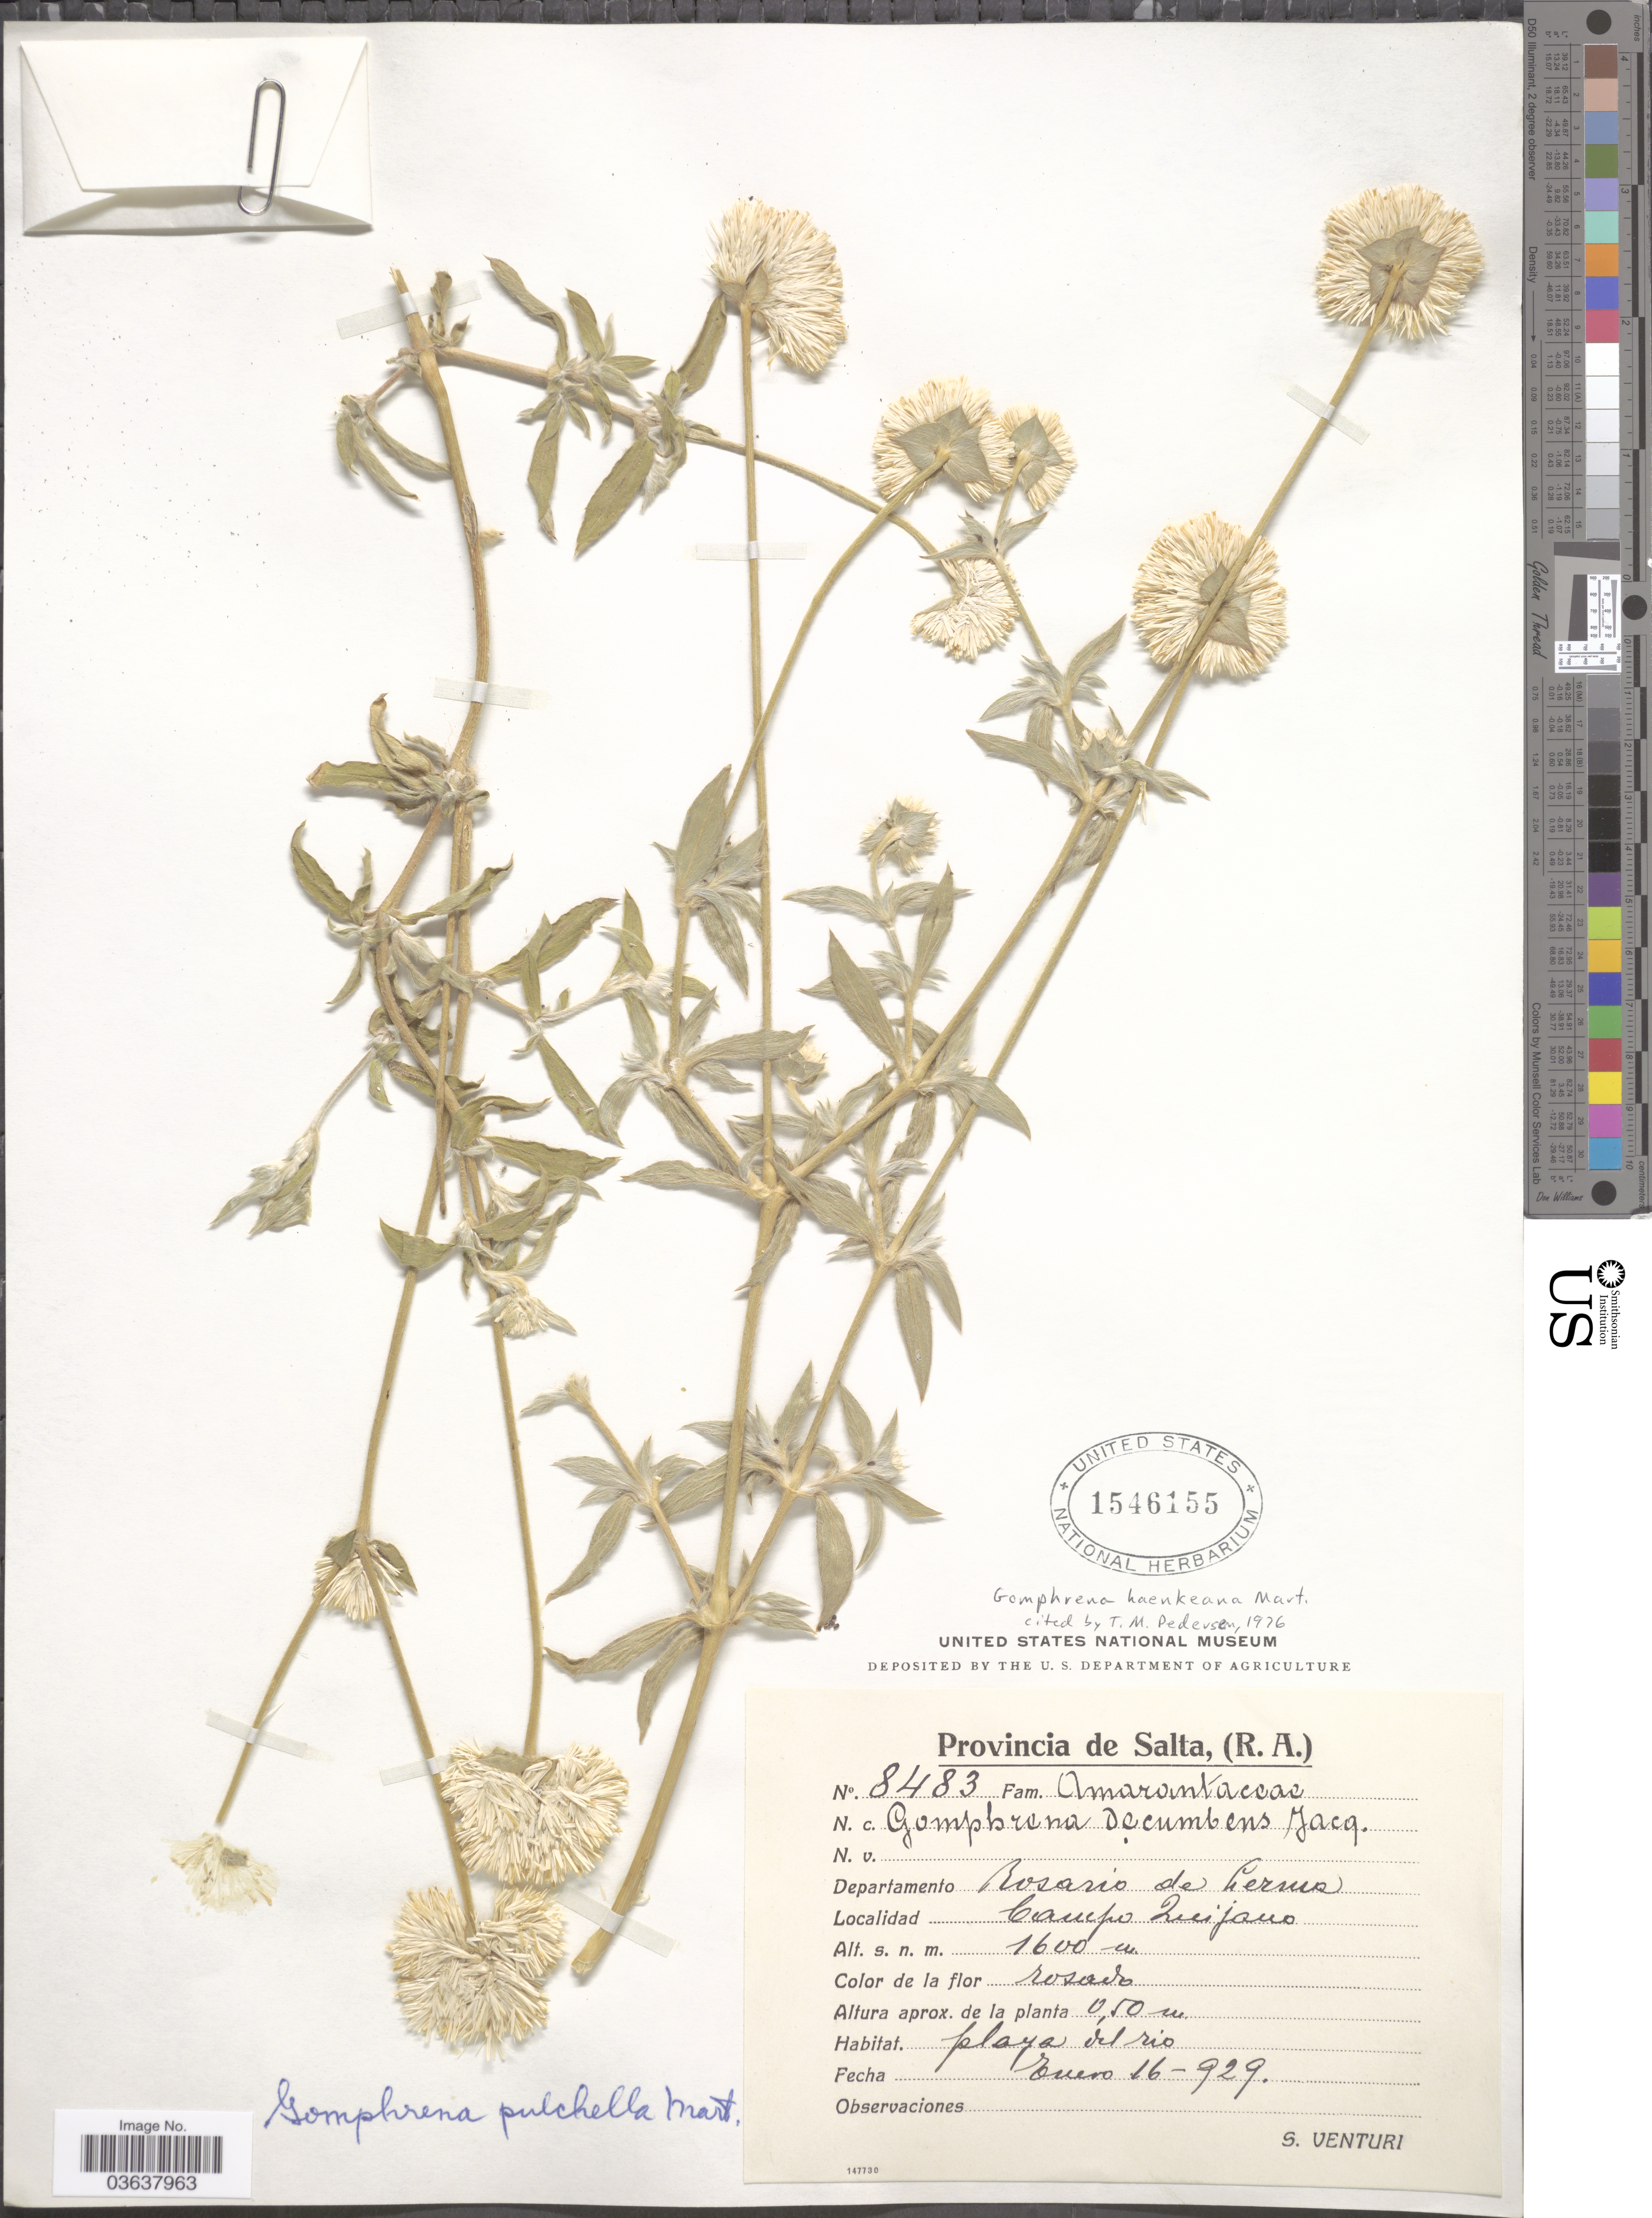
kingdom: Plantae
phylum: Tracheophyta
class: Magnoliopsida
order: Caryophyllales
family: Amaranthaceae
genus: Gomphrena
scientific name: Gomphrena haenkeana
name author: Mart.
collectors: S. Venturi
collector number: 8483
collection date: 1929-01-16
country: Argentina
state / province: Salta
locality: Departamento Rosario de Lerma. Campo Quijano.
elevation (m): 1600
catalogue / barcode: US 1546155